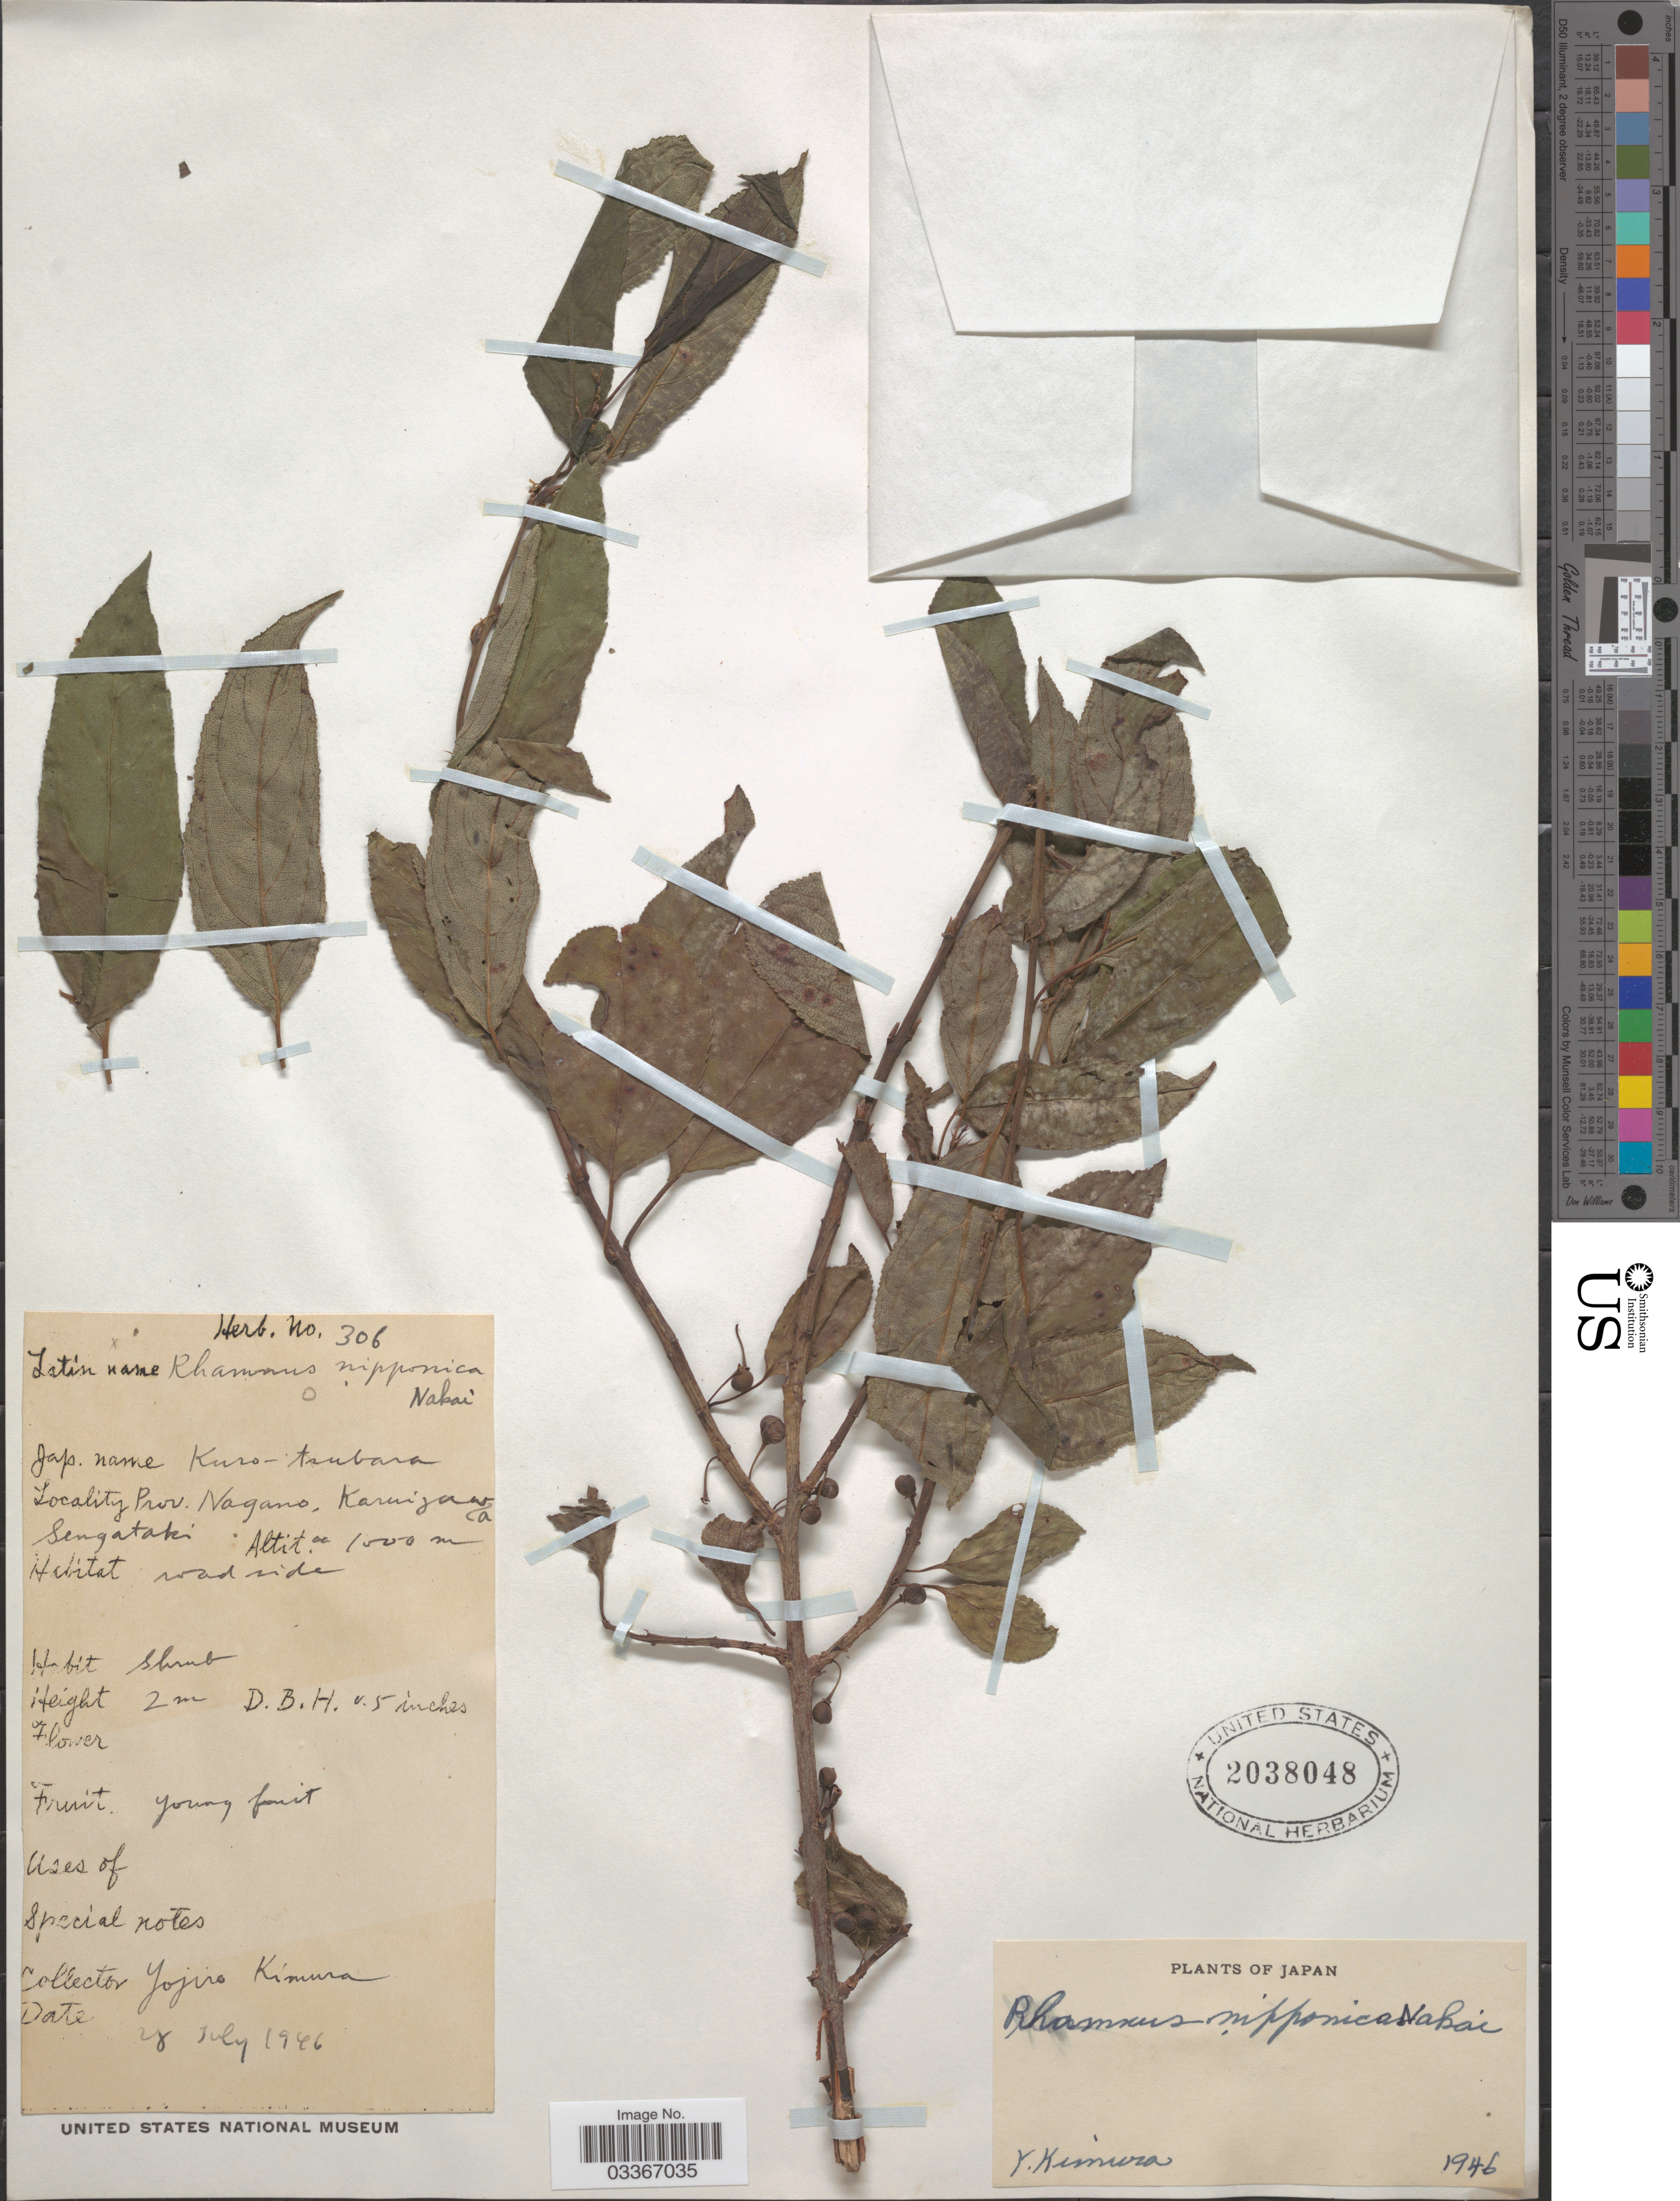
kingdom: Plantae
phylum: Tracheophyta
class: Magnoliopsida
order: Rosales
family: Rhamnaceae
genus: Rhamnus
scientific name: Rhamnus nipponica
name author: (Makino) Grubov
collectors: Y. Kimura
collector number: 306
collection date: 1946-07-28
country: Japan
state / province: Nagano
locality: Karuizawa Sengataki.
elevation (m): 1000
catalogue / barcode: US 2038048